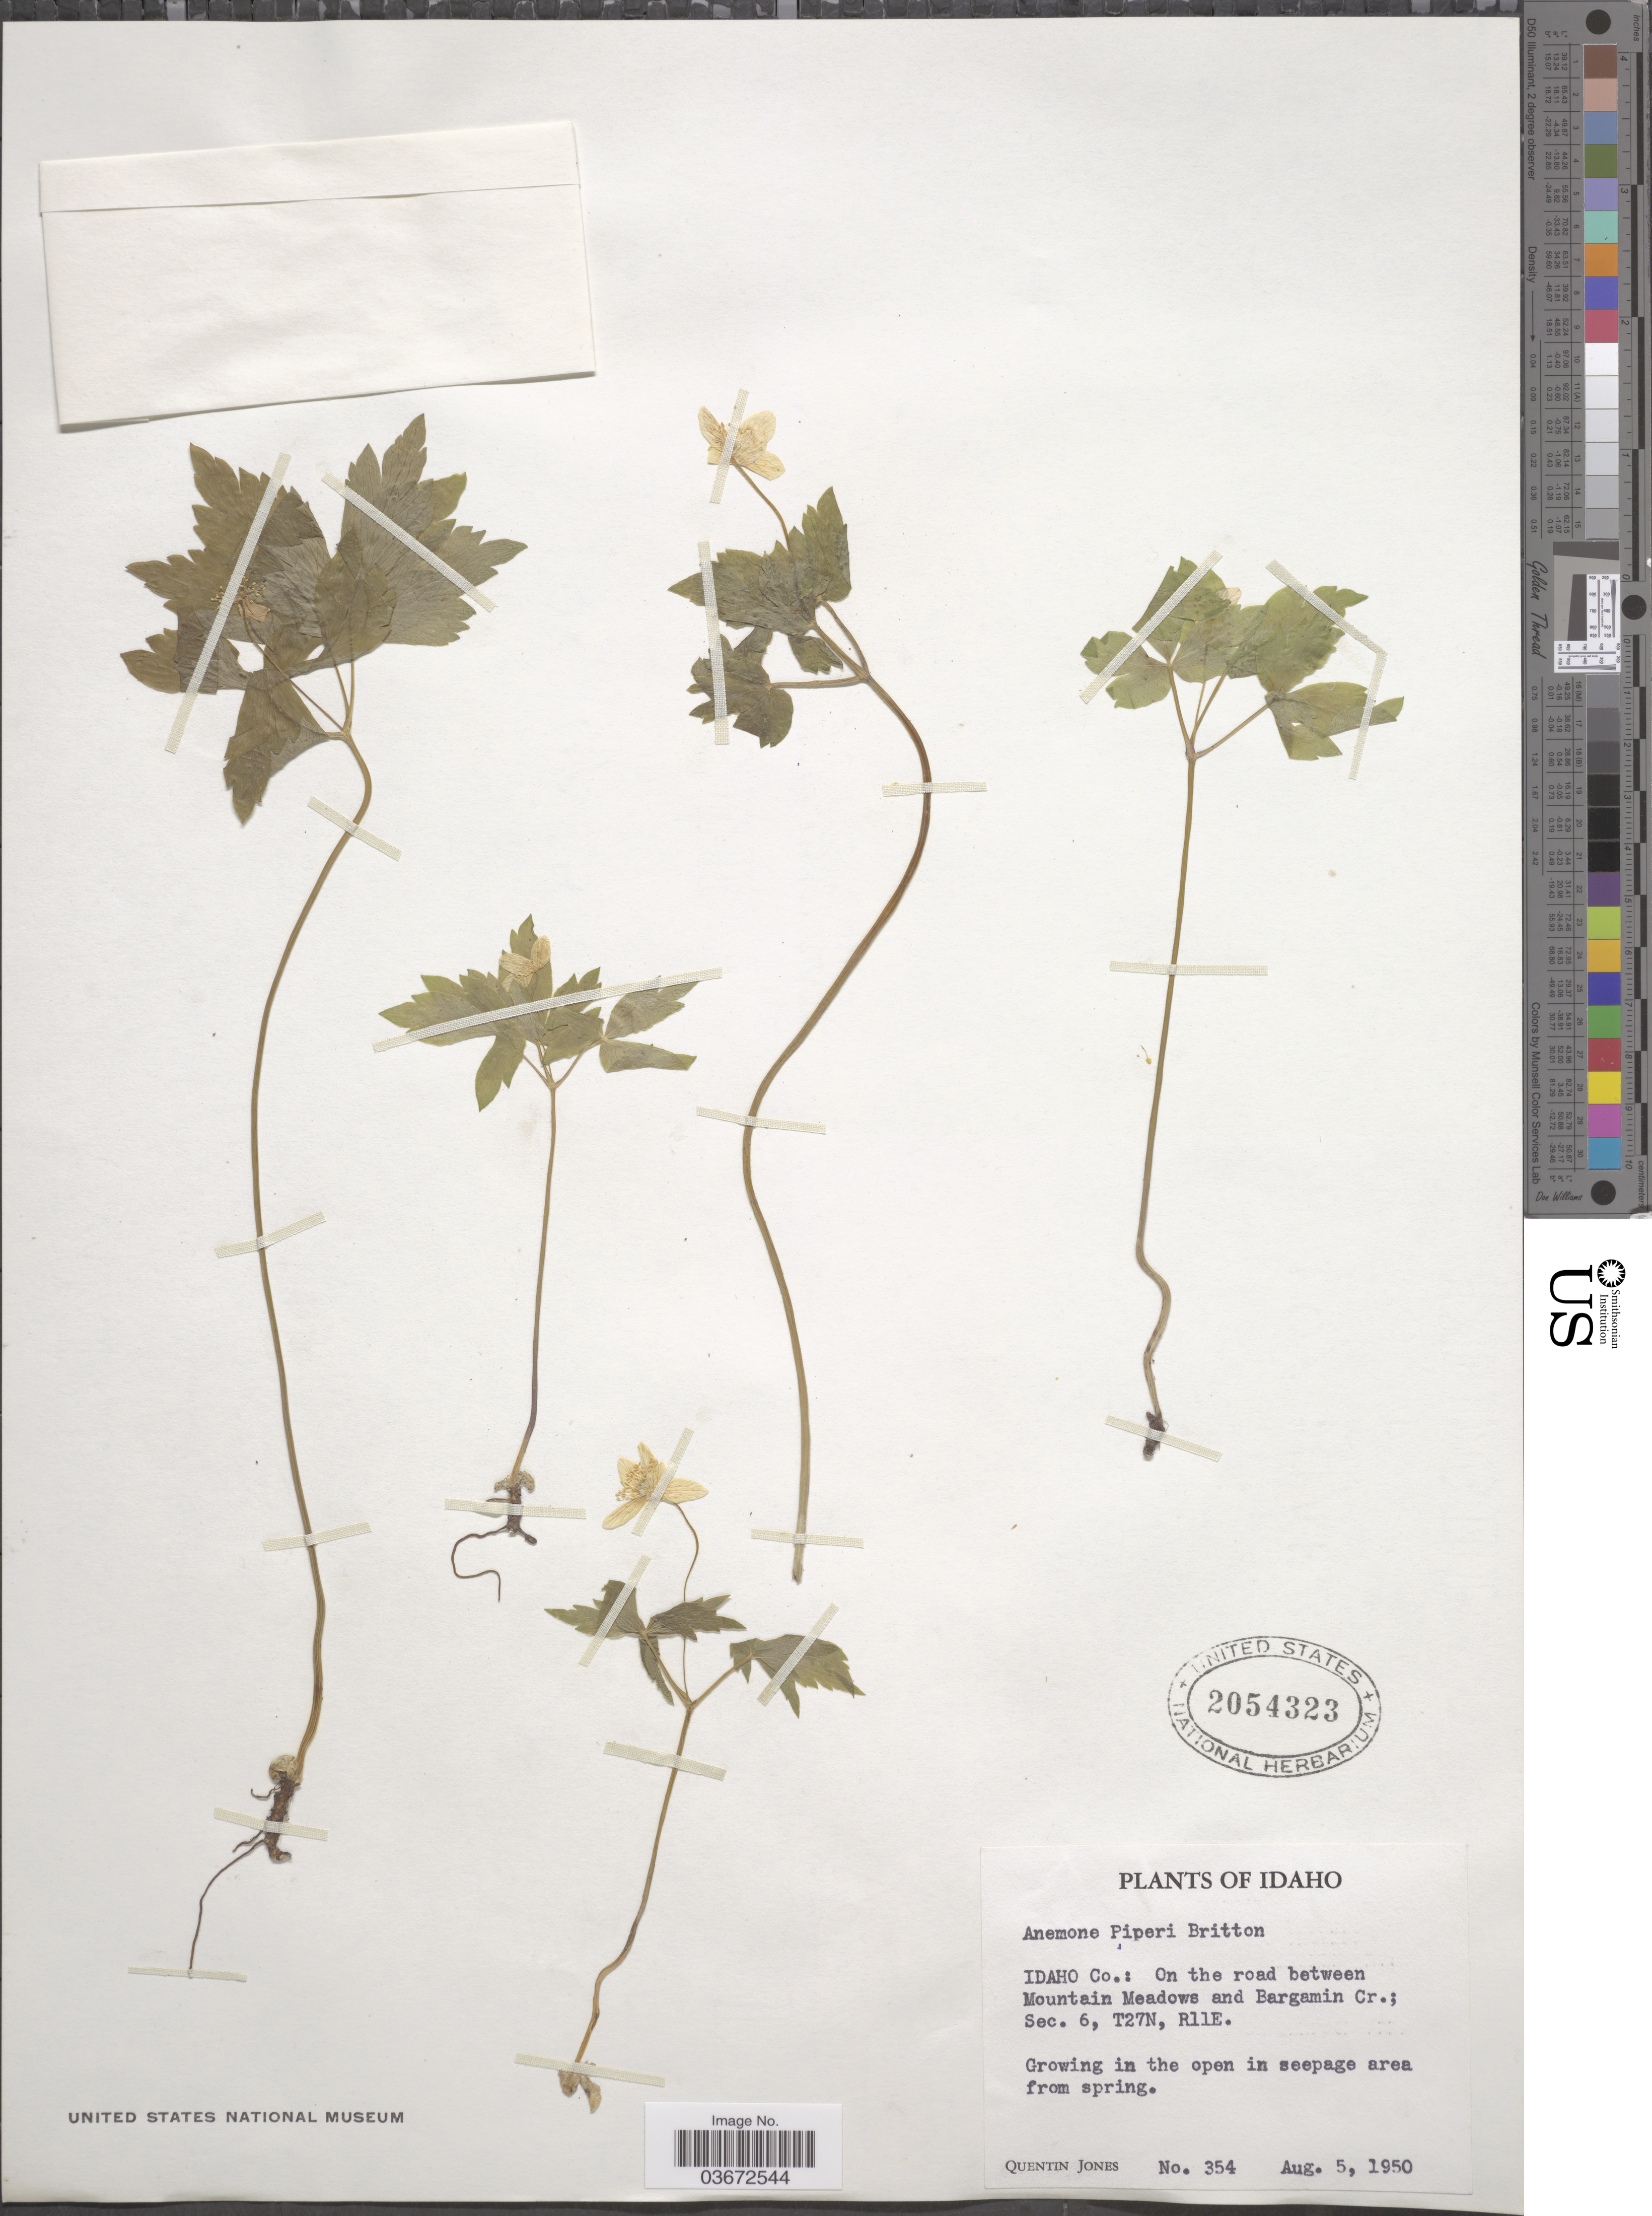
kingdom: Plantae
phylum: Tracheophyta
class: Magnoliopsida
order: Ranunculales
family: Ranunculaceae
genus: Anemone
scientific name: Anemone piperi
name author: Rydb.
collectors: Q. Jones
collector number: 354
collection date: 1950-08-05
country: United States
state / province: Idaho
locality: Idaho Co.: On the road between Mountain Meadows and Bargamin Cr.; Sec. 6, T27N, R11E.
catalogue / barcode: US 2054323